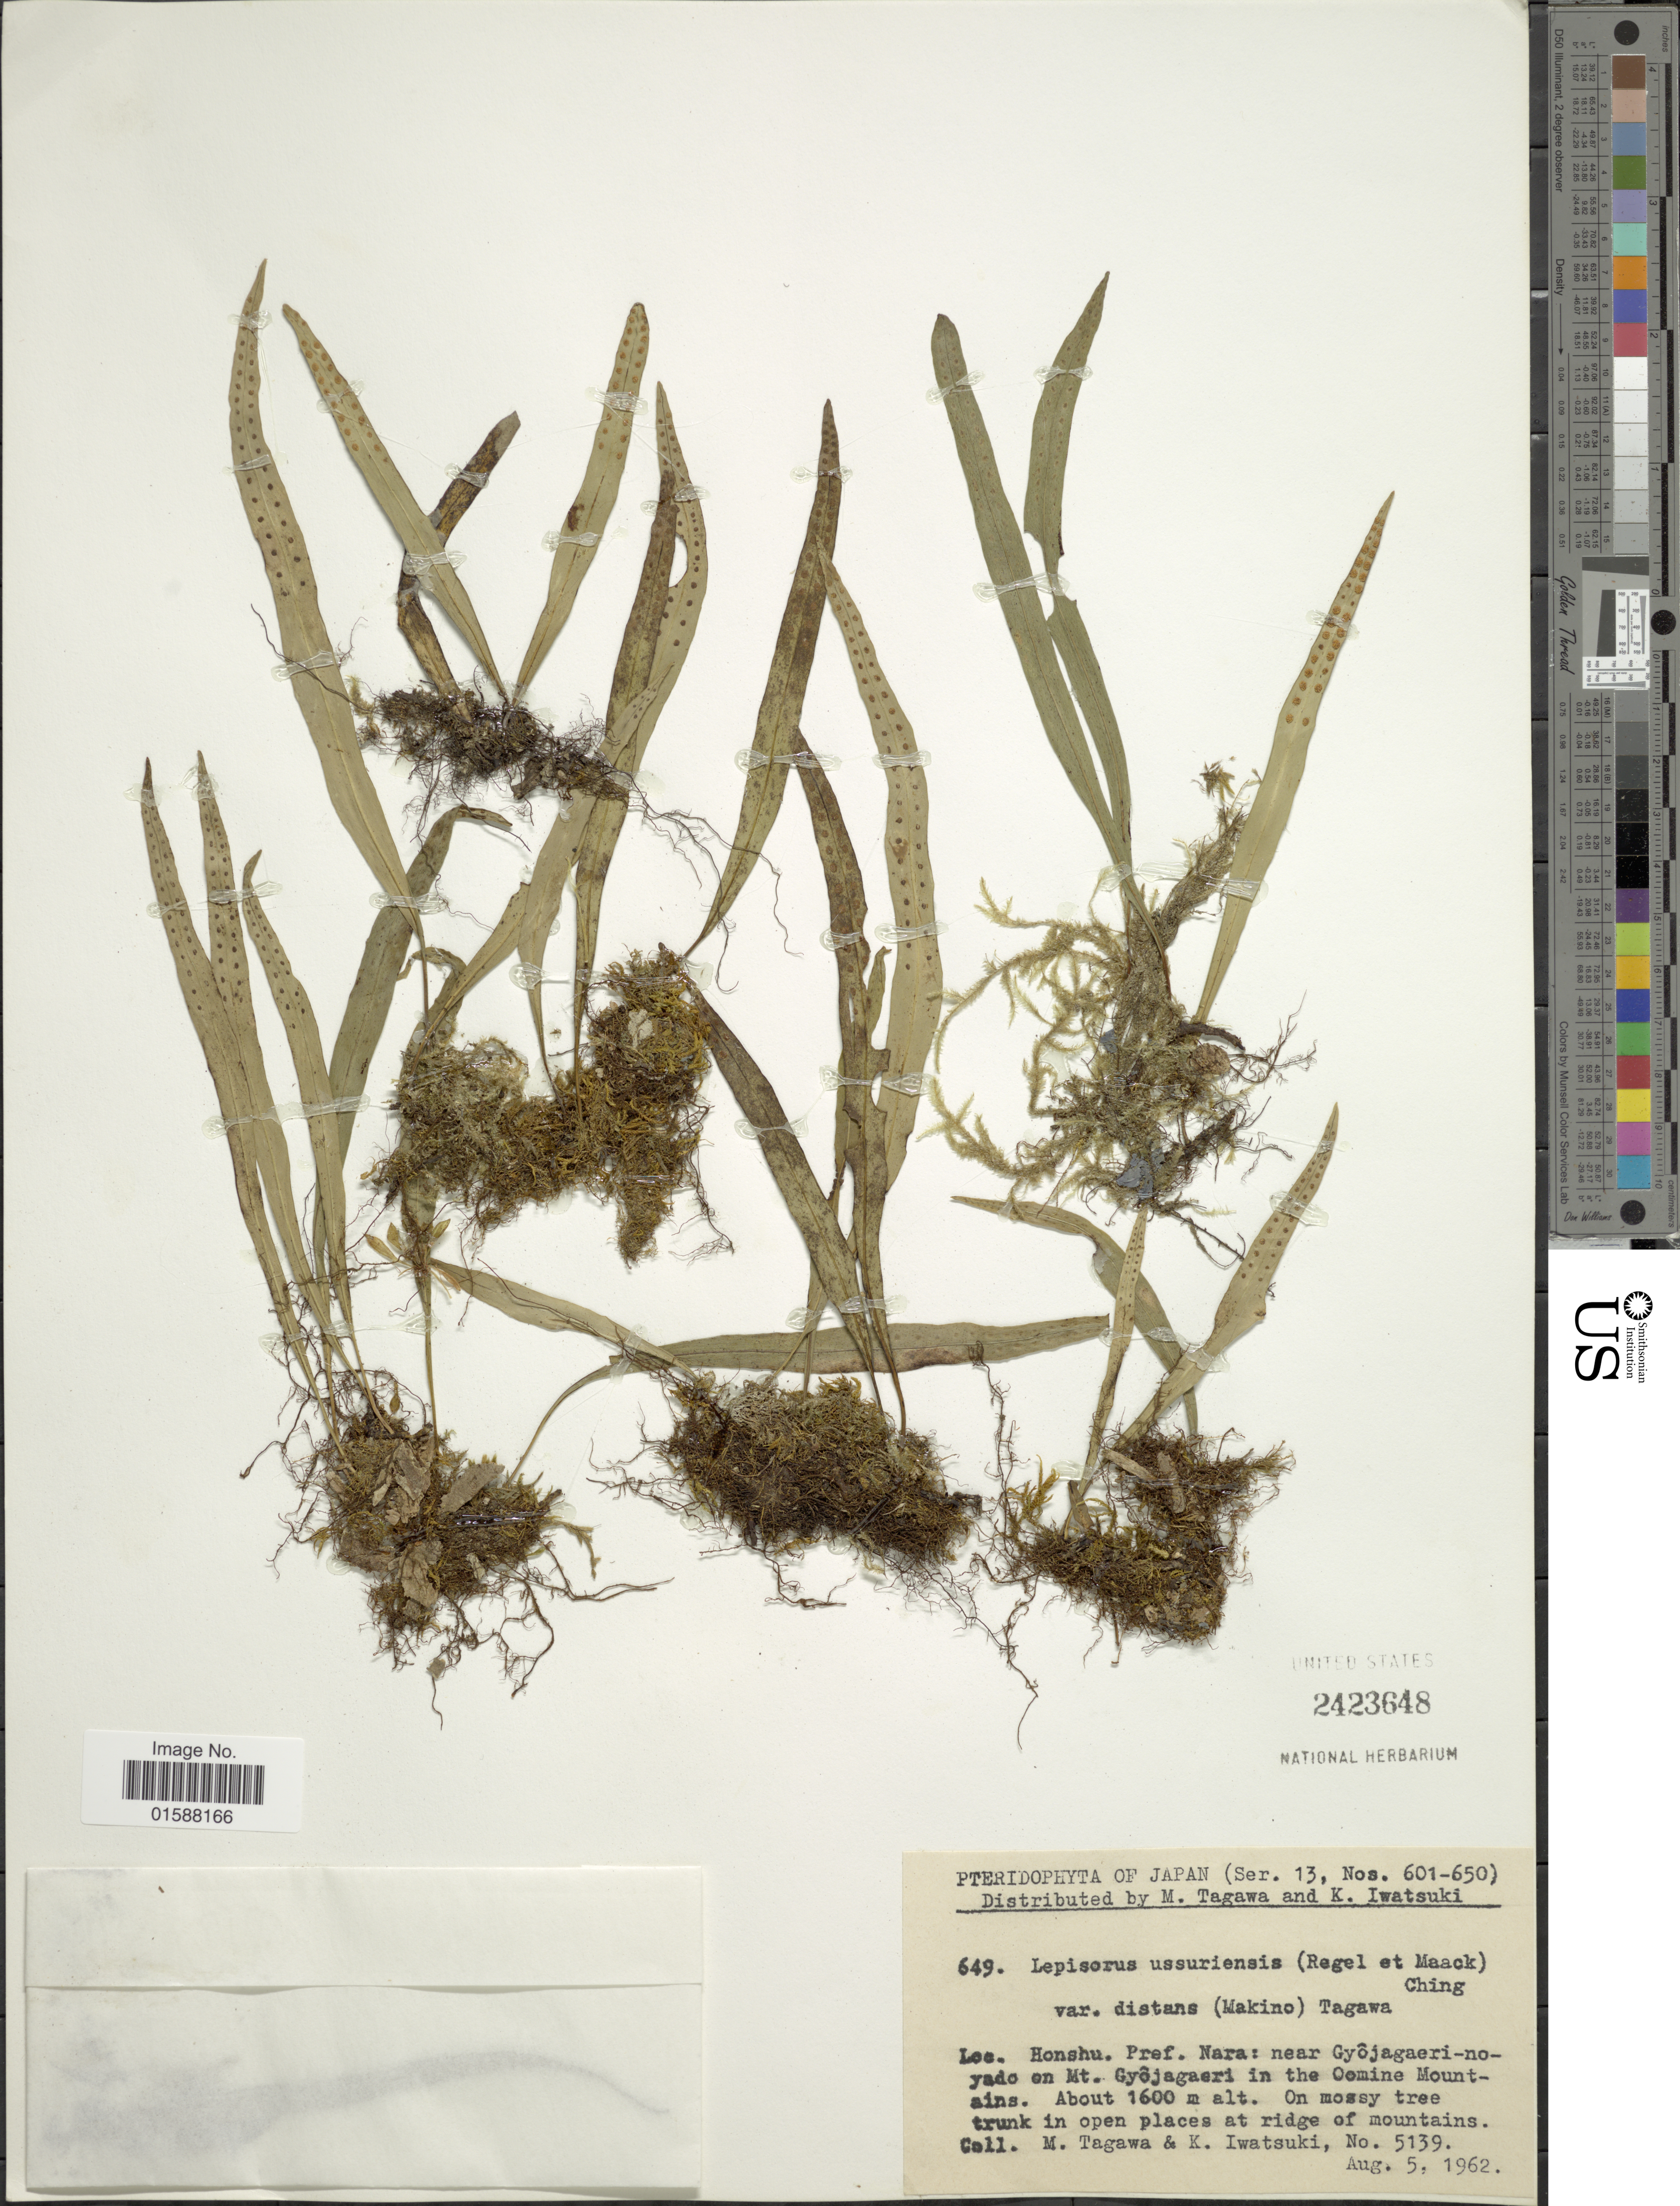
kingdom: Plantae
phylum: Tracheophyta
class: Polypodiopsida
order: Polypodiales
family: Polypodiaceae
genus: Lepisorus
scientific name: Lepisorus ussuriensis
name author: (Regel & Mack.) Ching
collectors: M. Tagawa & K. Iwatsuki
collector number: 5139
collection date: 1962-08-05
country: Japan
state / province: Nara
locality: Honshu: near Gyôjagaeri-no-yado on Mt. Gyôjagaeri in the Oomine Mountains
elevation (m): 1600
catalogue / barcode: US 2423648